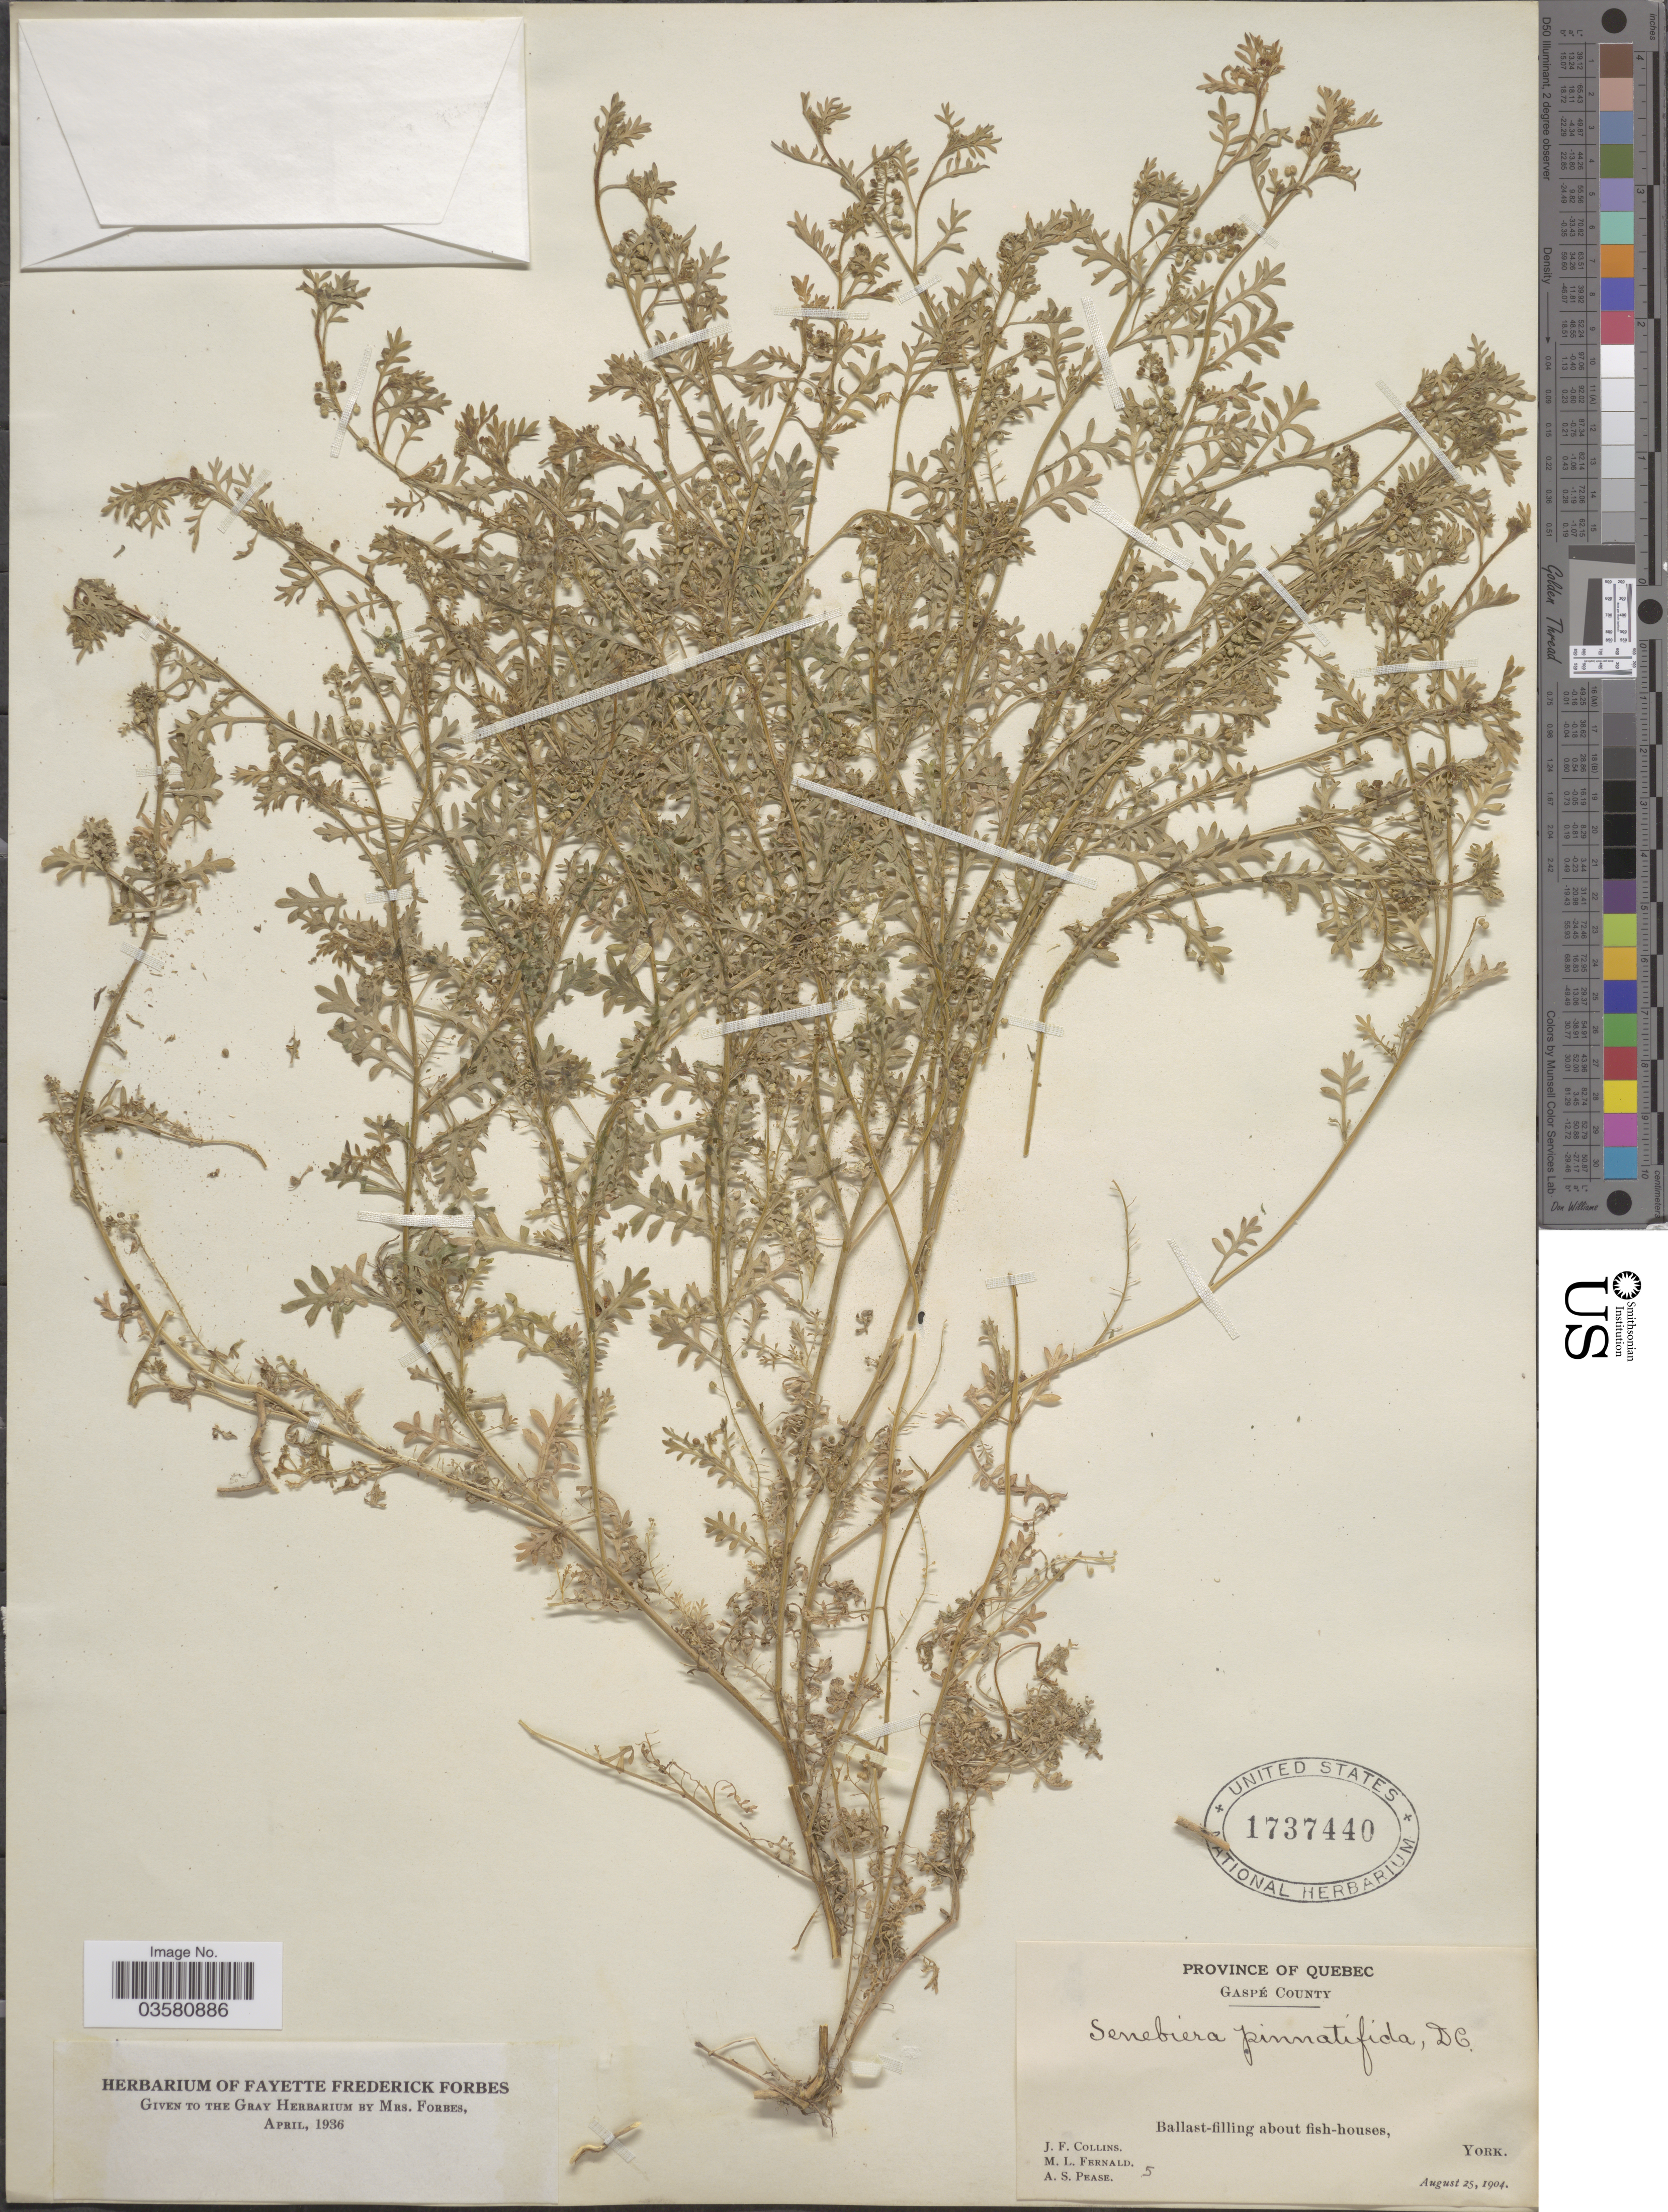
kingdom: Plantae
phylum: Tracheophyta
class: Magnoliopsida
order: Brassicales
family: Brassicaceae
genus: Lepidium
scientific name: Lepidium didymum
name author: L.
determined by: Strong, M. T., (US), Smithsonian Institution - National Museum of Natural History (UNITED STATES)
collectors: J. Collins, M. L. Fernald & A. S. Pease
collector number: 5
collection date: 1904-08-25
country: Canada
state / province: Quebec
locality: Gaspé County. Ballast-filling about fish-houses, York.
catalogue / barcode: US 1737440